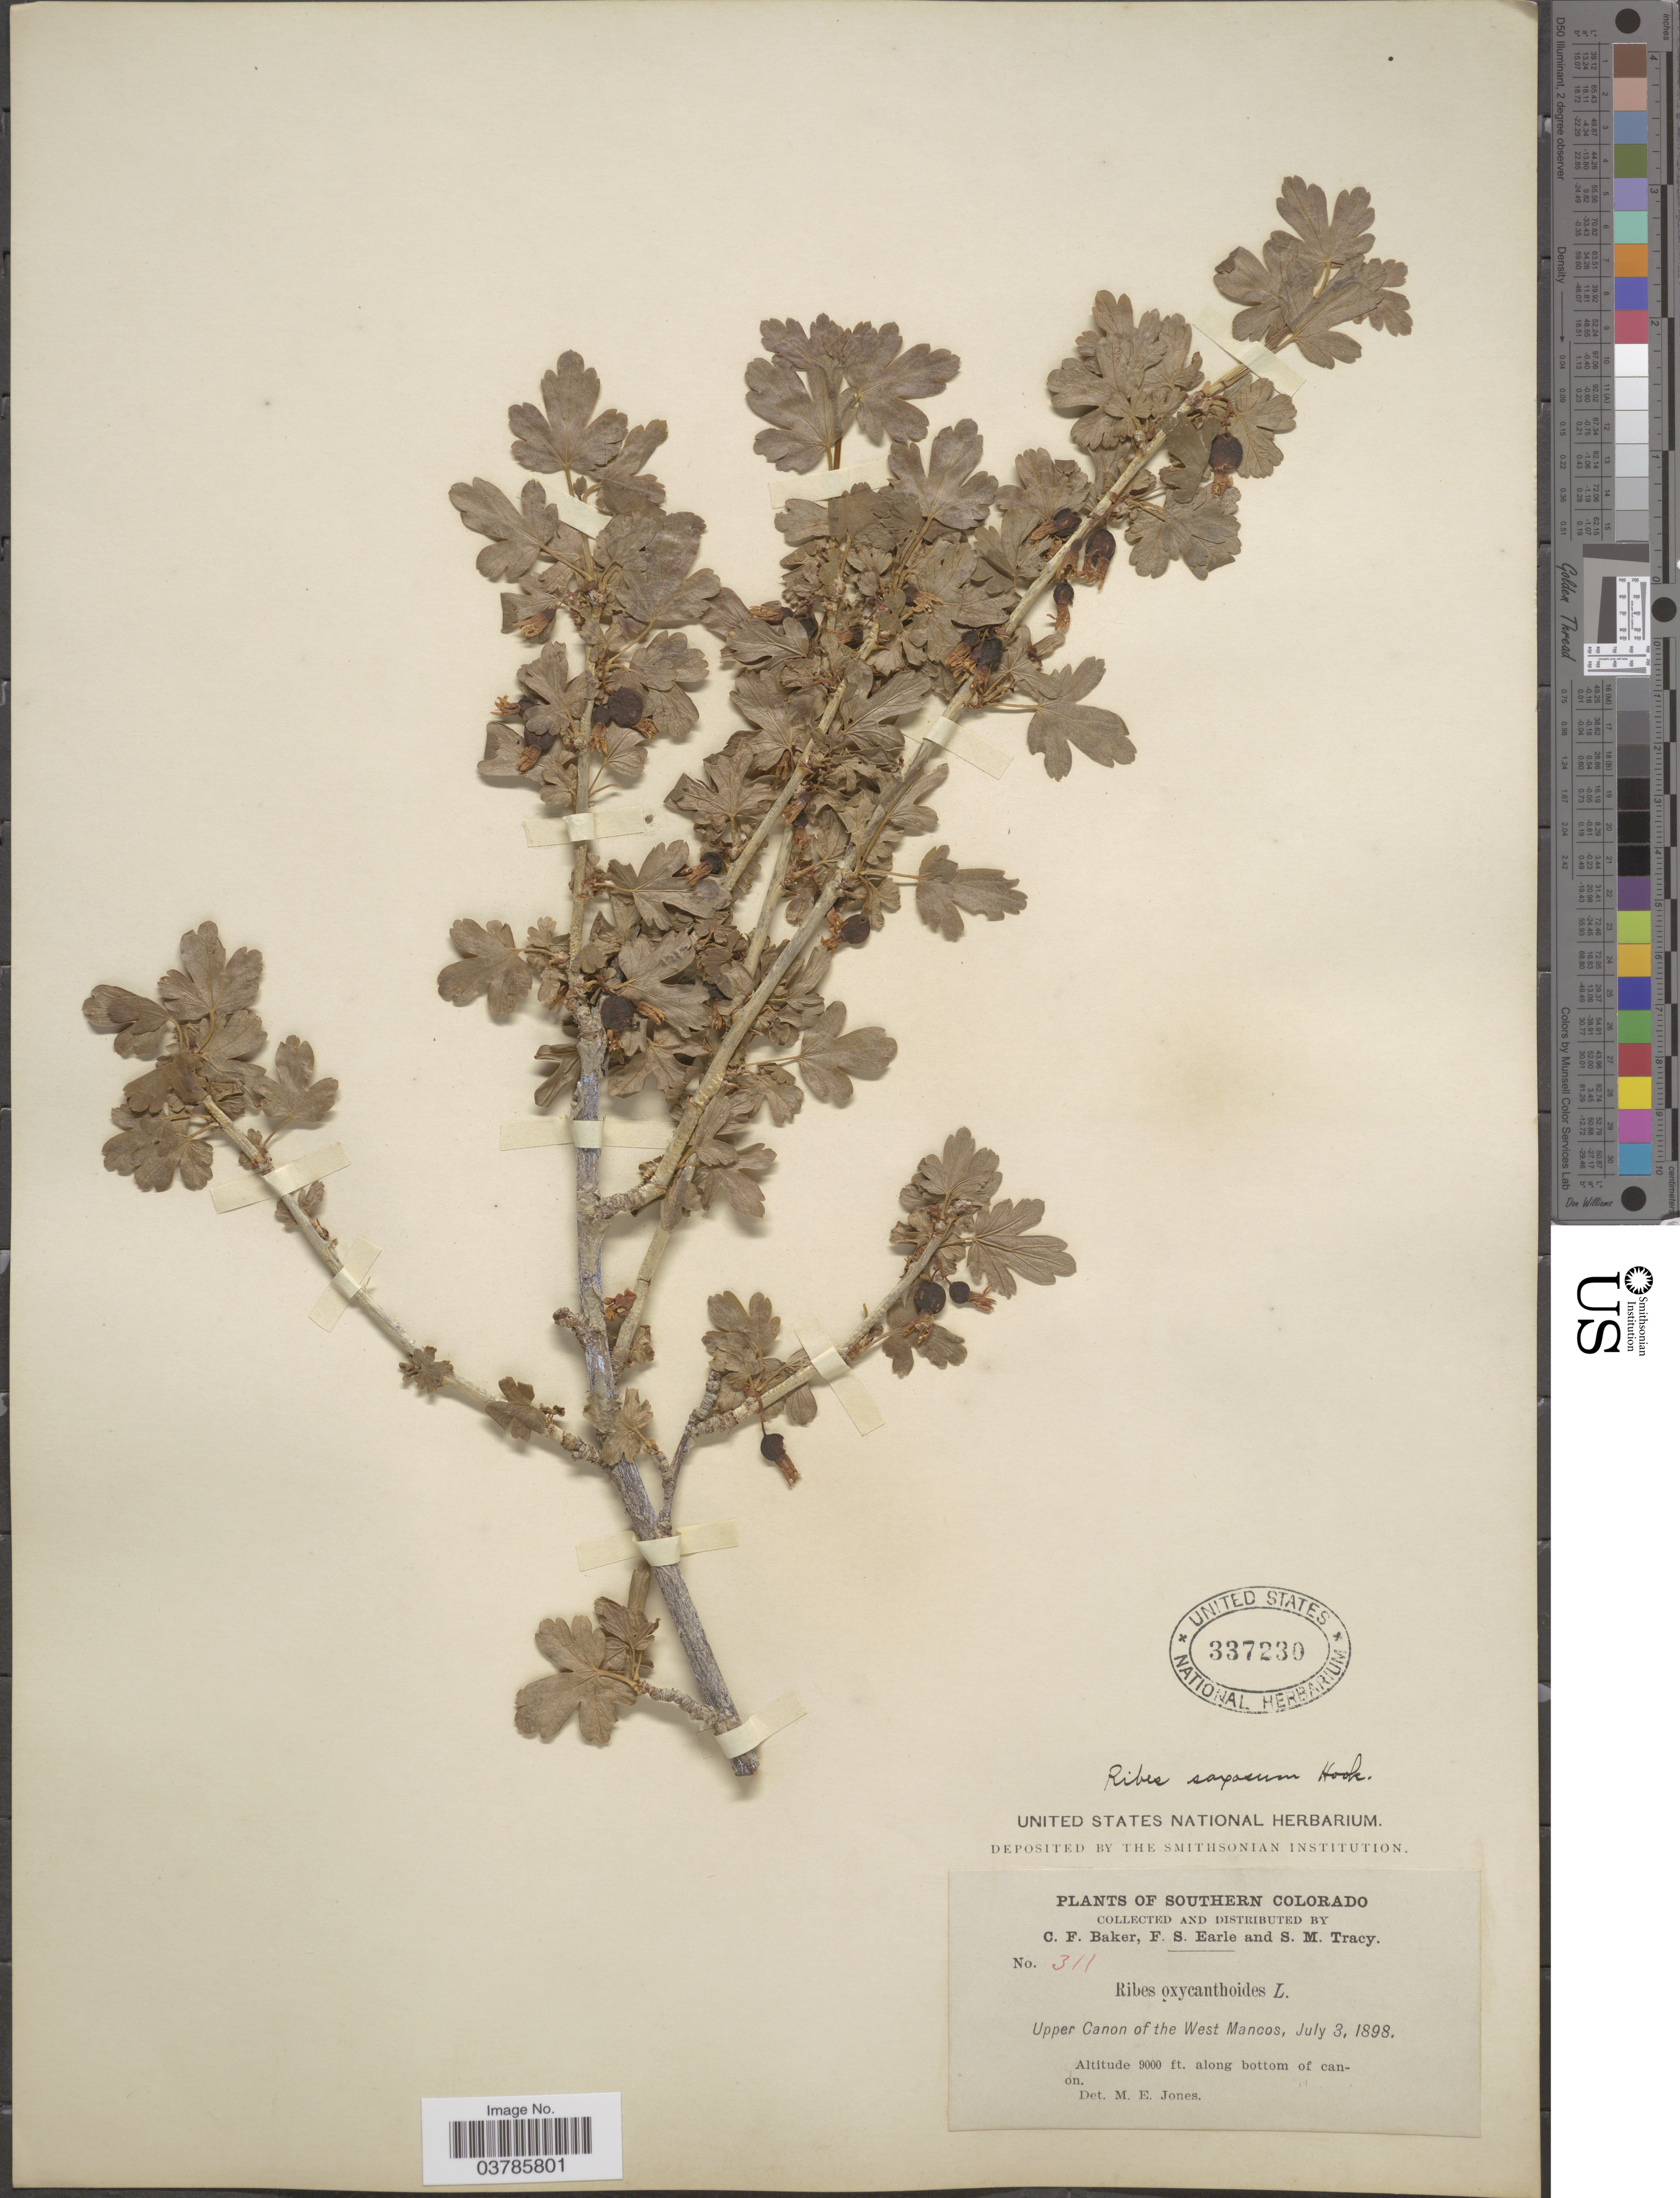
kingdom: Plantae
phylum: Tracheophyta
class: Magnoliopsida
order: Saxifragales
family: Grossulariaceae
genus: Ribes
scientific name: Ribes inerme var. inerme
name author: Rydb.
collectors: C. F. Baker, F. S. Earle & S. M. Tracy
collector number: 311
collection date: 1898-07-03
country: United States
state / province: Colorado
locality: Southern Colorado. Upper Canon of the West Mancos. Along bottom of canon.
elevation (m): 2743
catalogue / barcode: US 337230